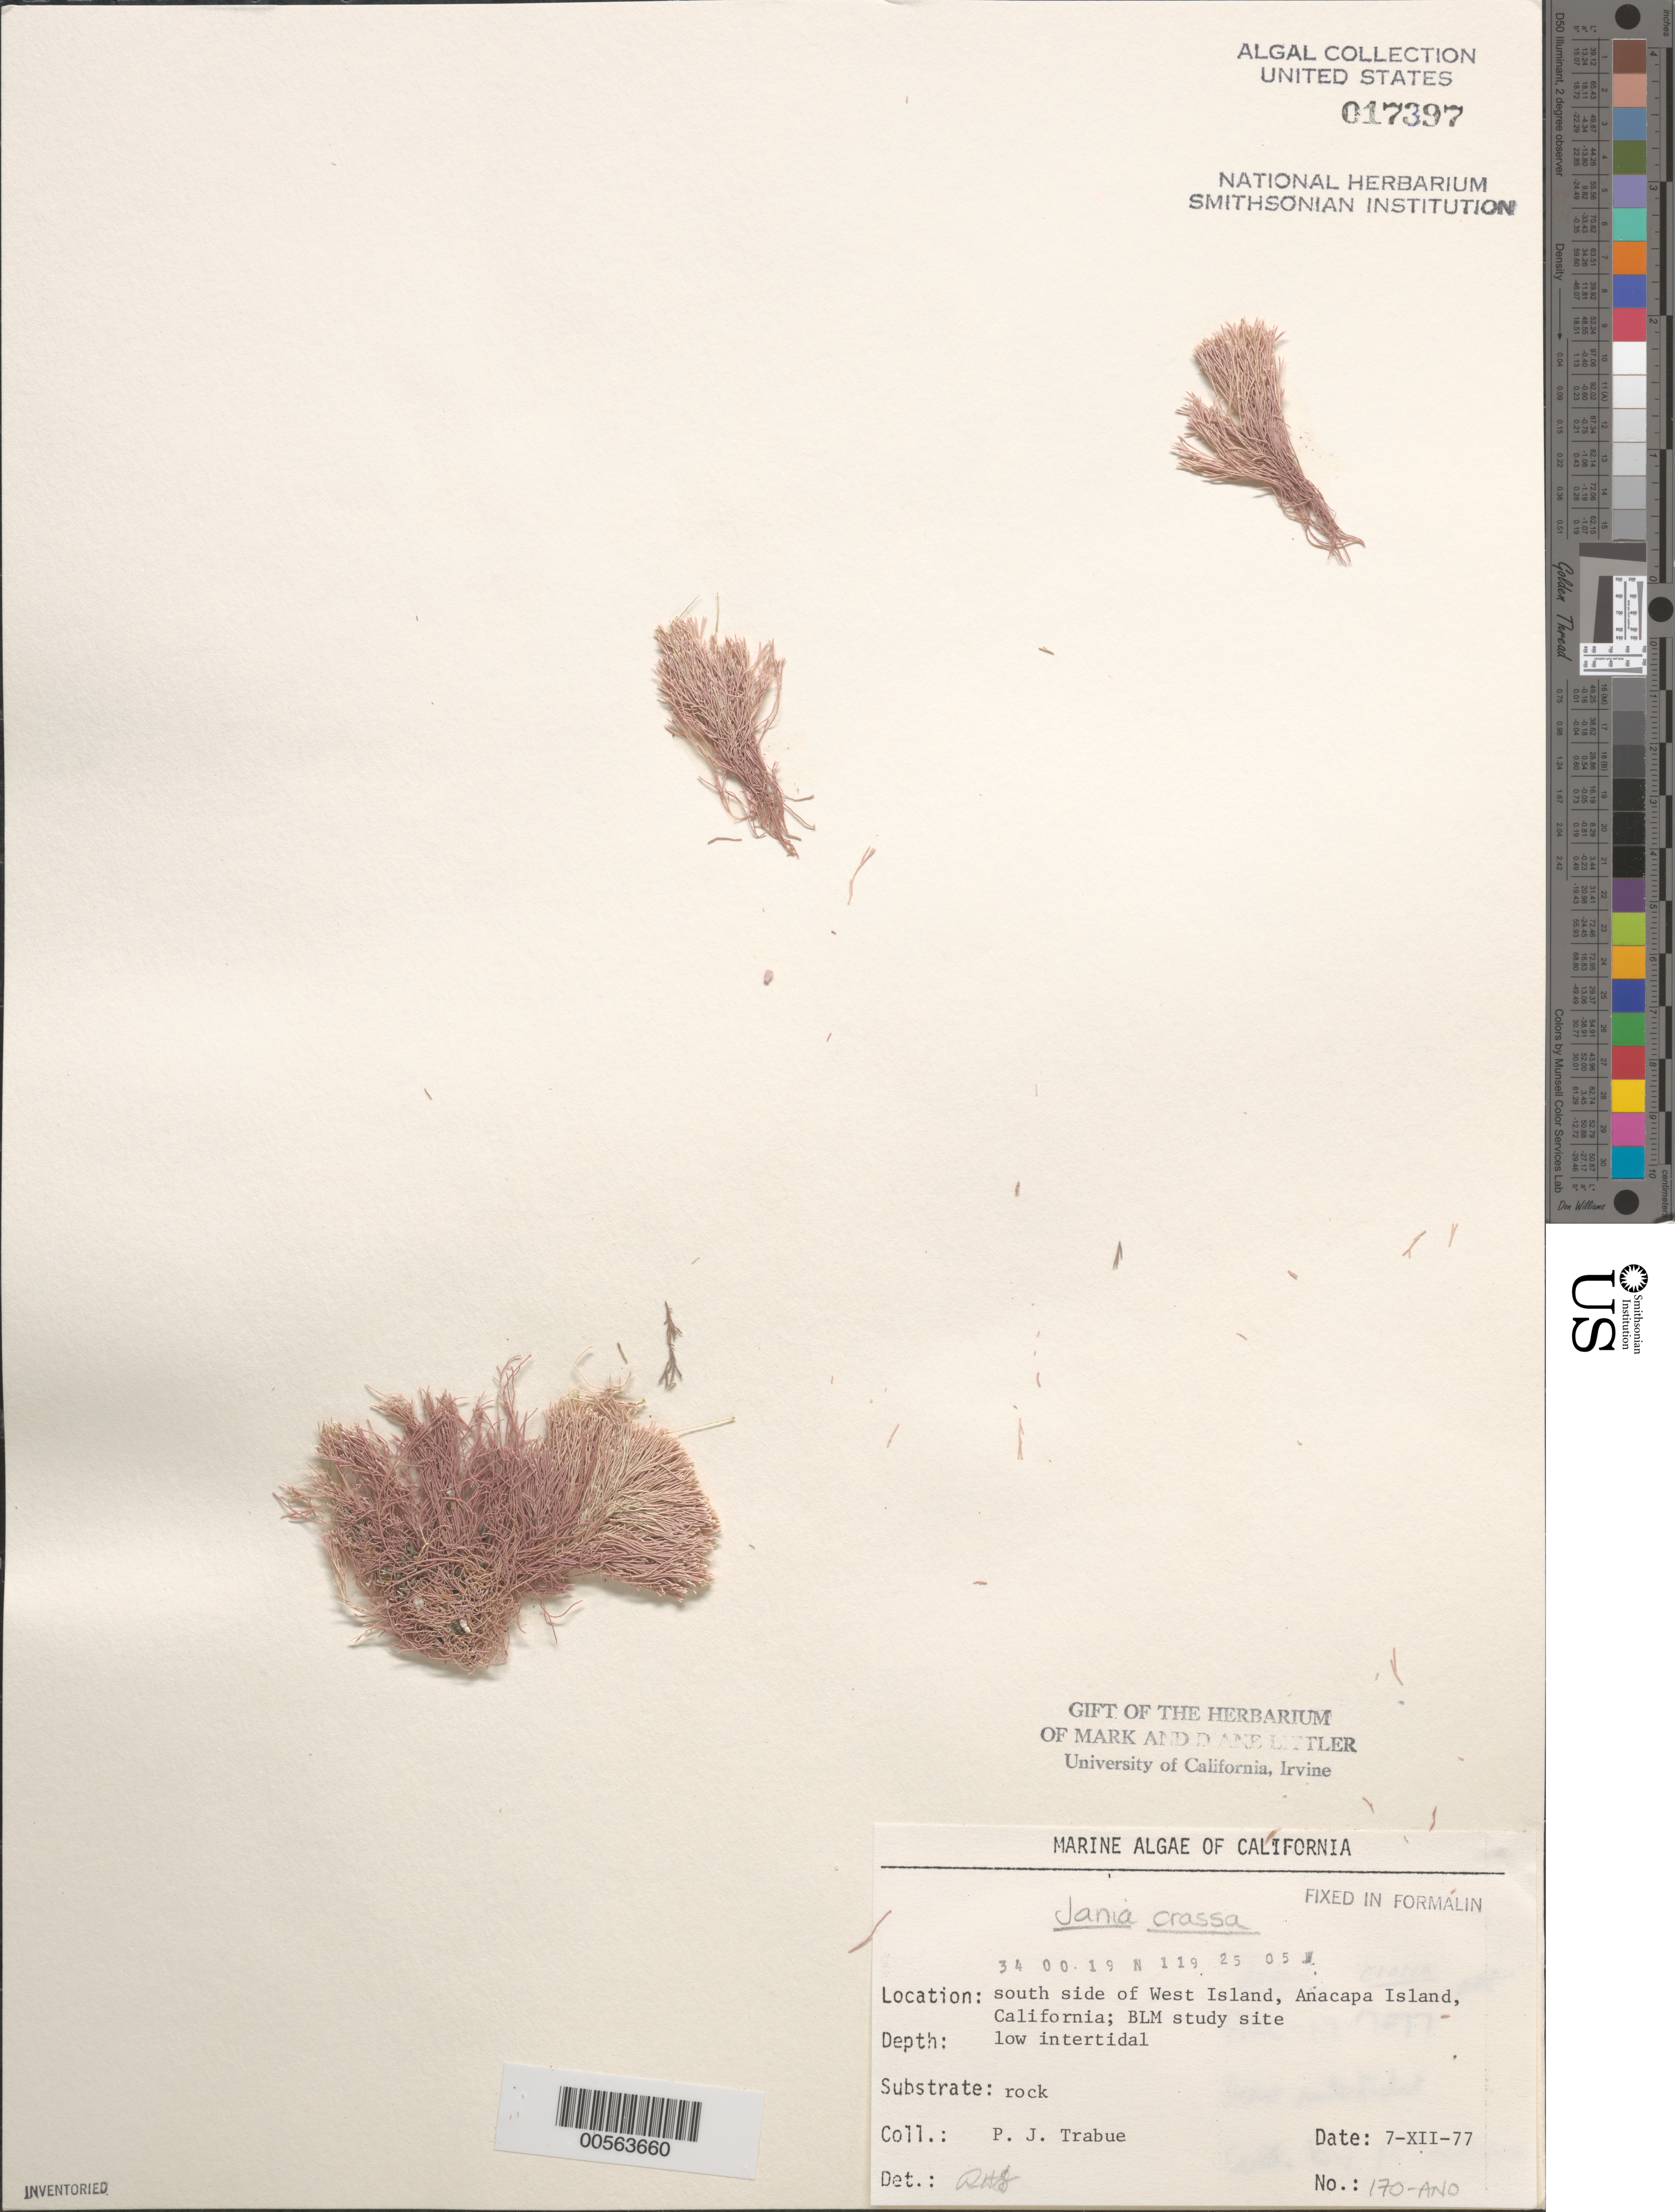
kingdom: Plantae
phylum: Rhodophyta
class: Florideophyceae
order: Corallinales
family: Corallinaceae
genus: Jania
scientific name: Jania crassa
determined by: Sims, Robert H.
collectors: P. J. Trabue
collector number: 170-ANO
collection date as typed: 07 Dec 1977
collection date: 1977-12-07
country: United States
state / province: California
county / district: Ventura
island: Anacapa Island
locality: South side of west island, near Cat Rock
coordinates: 34 00'19"N, 119 25'05"W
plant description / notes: BLM-SOCALBIGHT Rocky Intertidal Survey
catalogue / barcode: US 17397